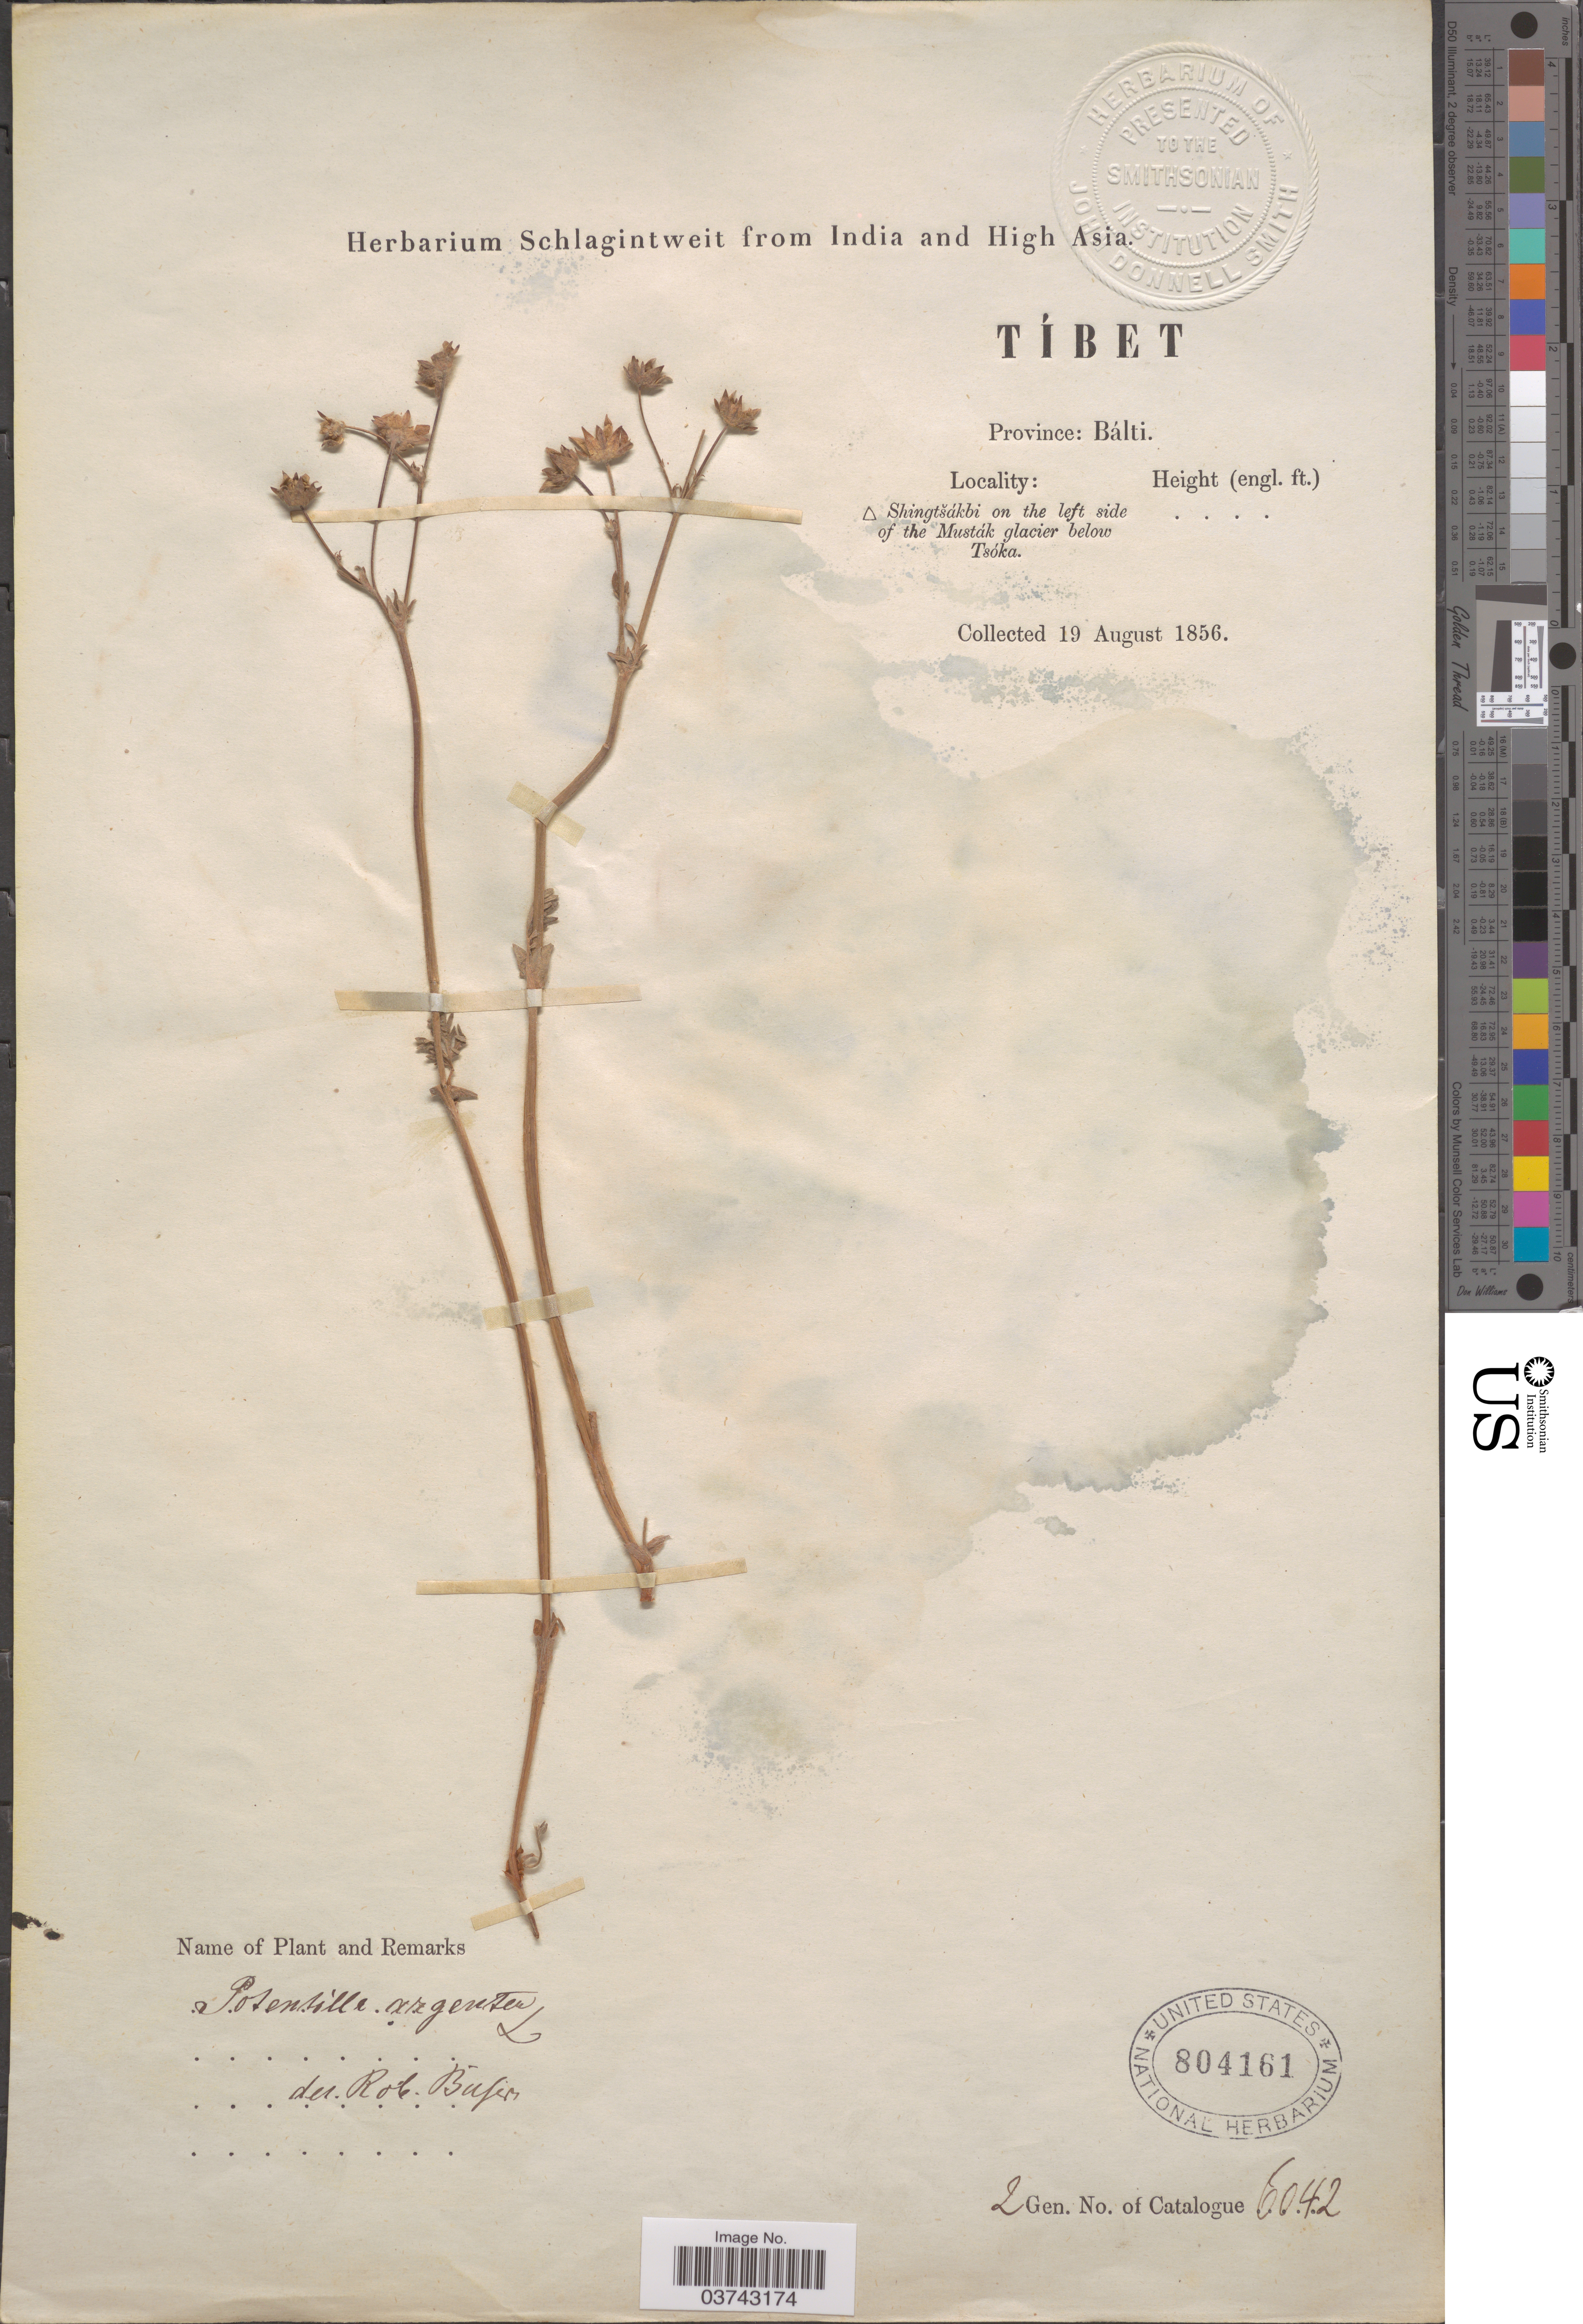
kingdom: Plantae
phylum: Tracheophyta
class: Magnoliopsida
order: Rosales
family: Rosaceae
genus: Potentilla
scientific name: Potentilla argentea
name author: L.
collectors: ex herb. Schlagintweit from India and High Asia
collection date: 1856-08-19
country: China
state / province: Xizang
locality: Tíbet. Province: Bálti. Shingtsákbi on the left side of the Musták glacier below Tsóka.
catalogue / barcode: US 804161